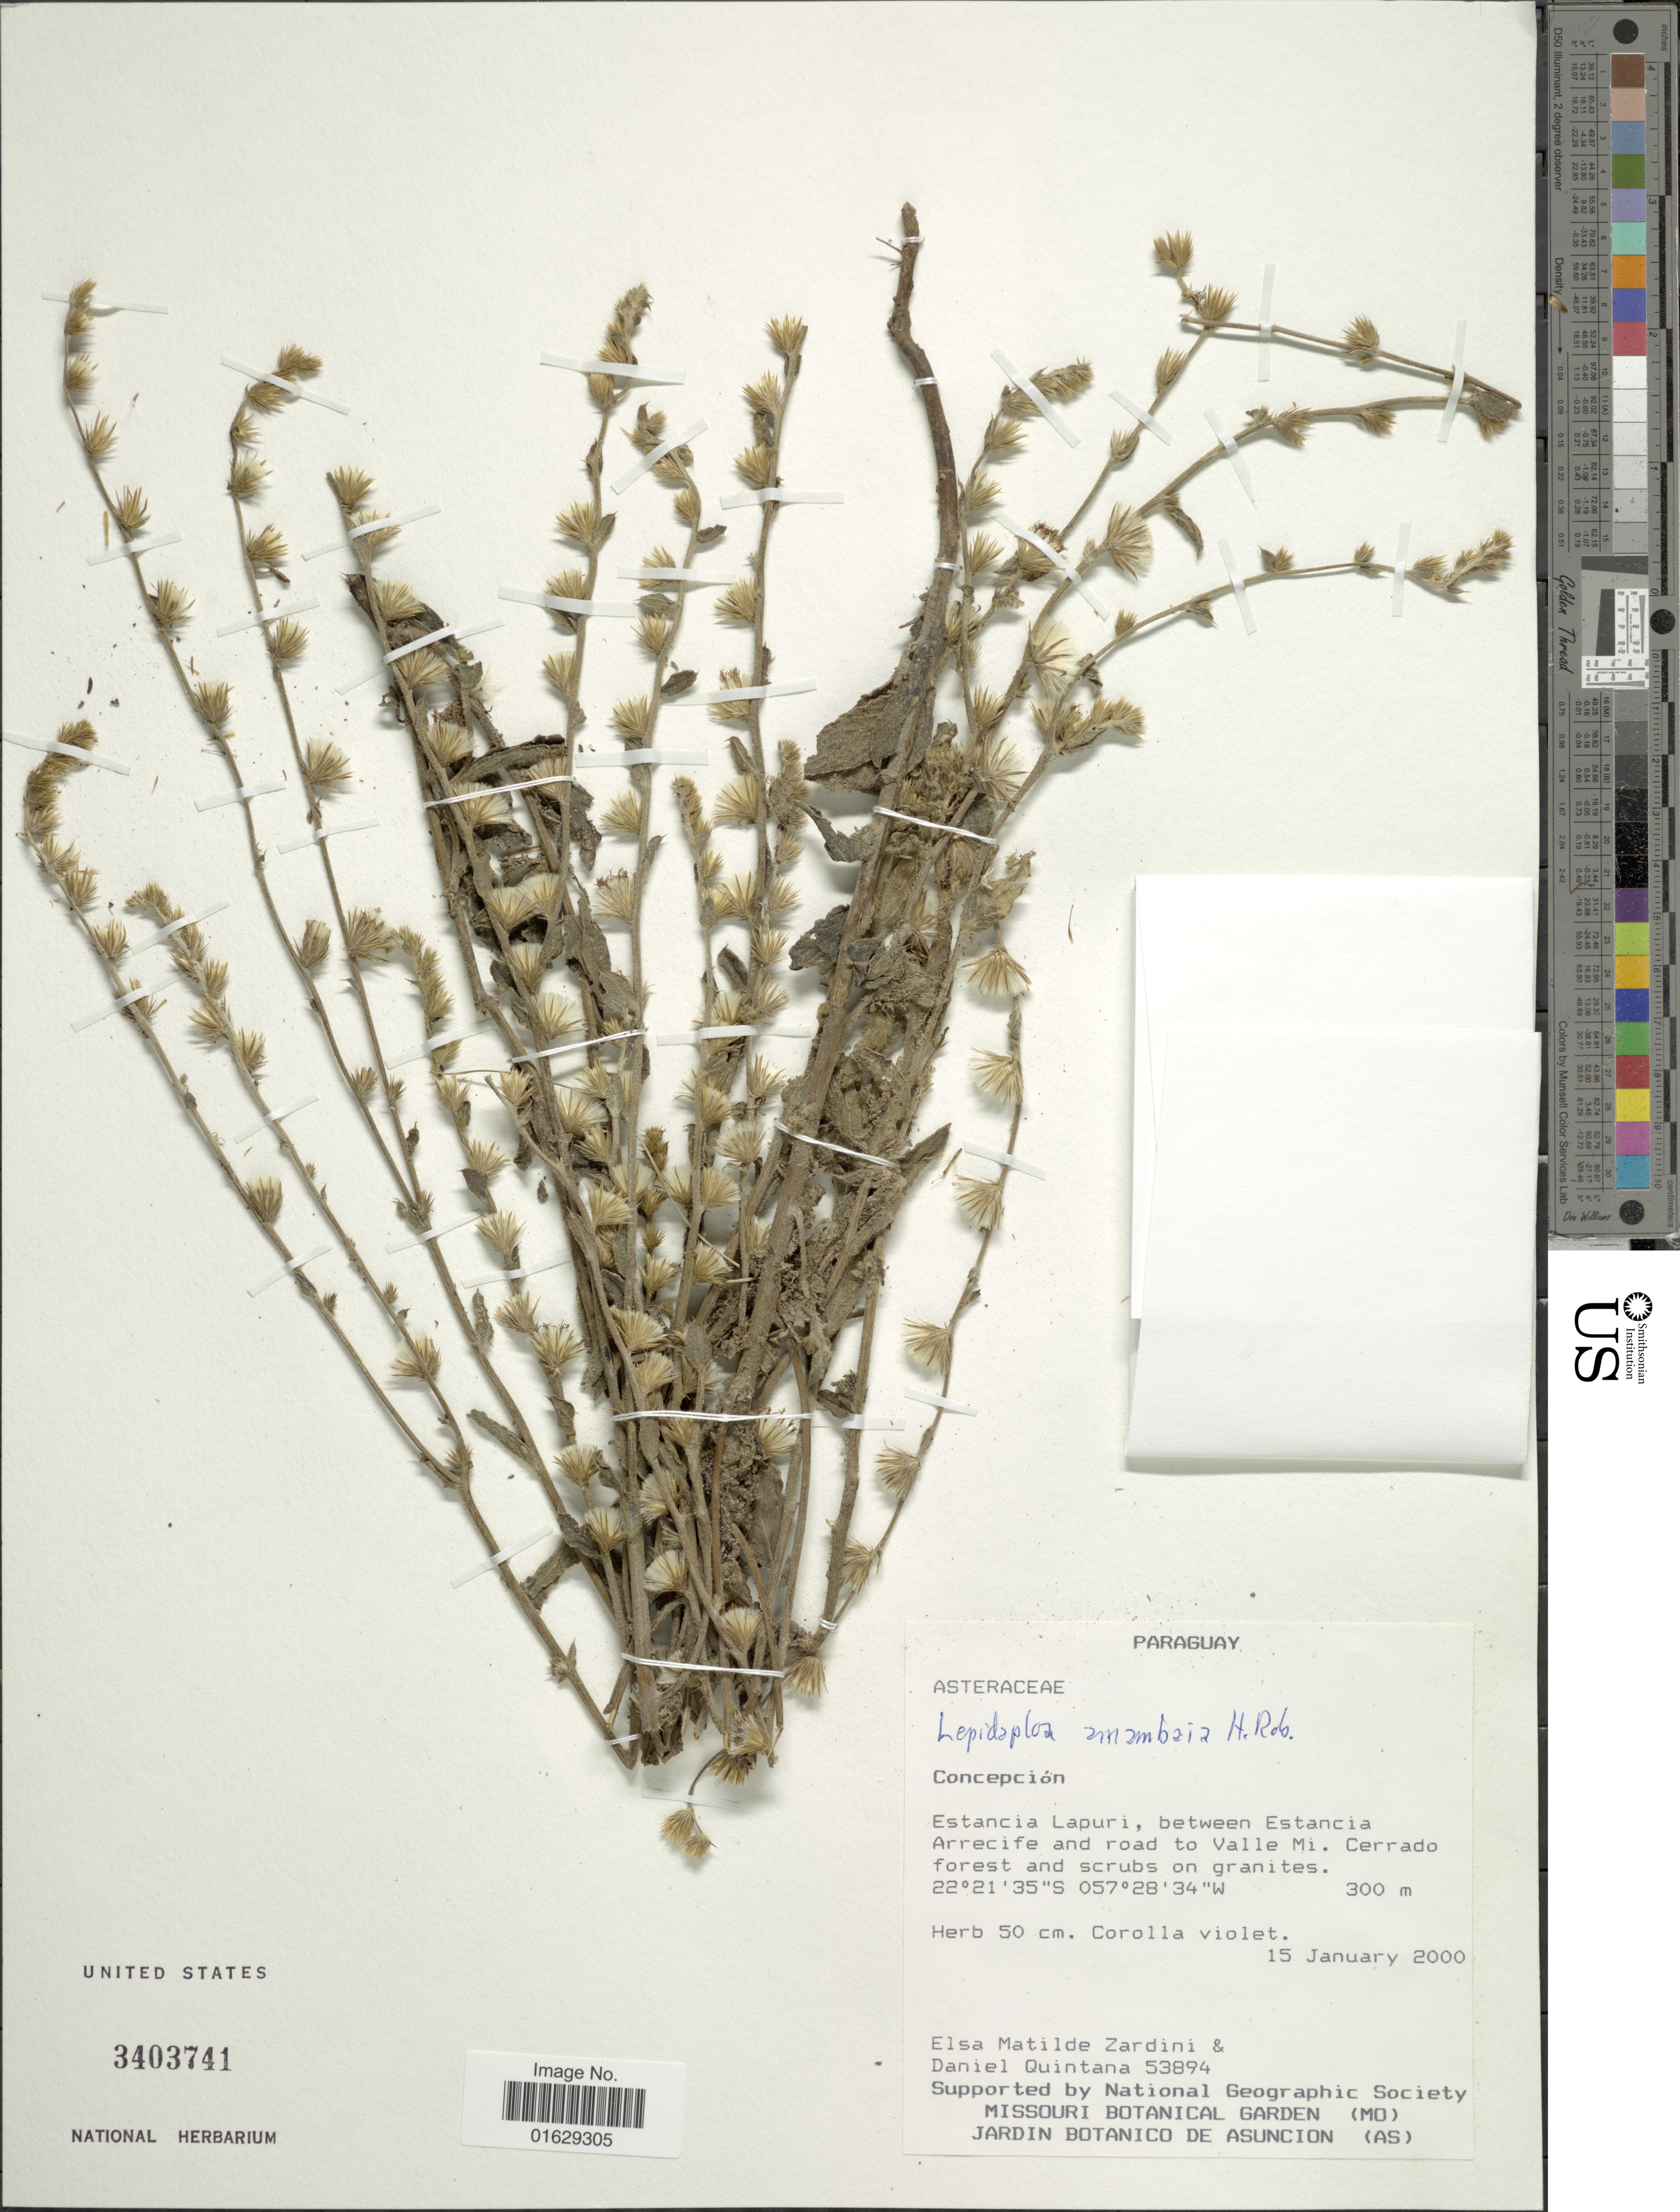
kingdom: Plantae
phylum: Tracheophyta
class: Magnoliopsida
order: Asterales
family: Asteraceae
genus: Lepidaploa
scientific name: Lepidaploa amambaia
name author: (H. Rob.)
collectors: E. M. Zardini & D. Quintana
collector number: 53894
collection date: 2000-01-15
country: Paraguay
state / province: Concepcion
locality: Concepcion, Estancia Lapuri, between Estancia Arrecife and road to Valle mi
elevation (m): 300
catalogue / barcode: US 3403741